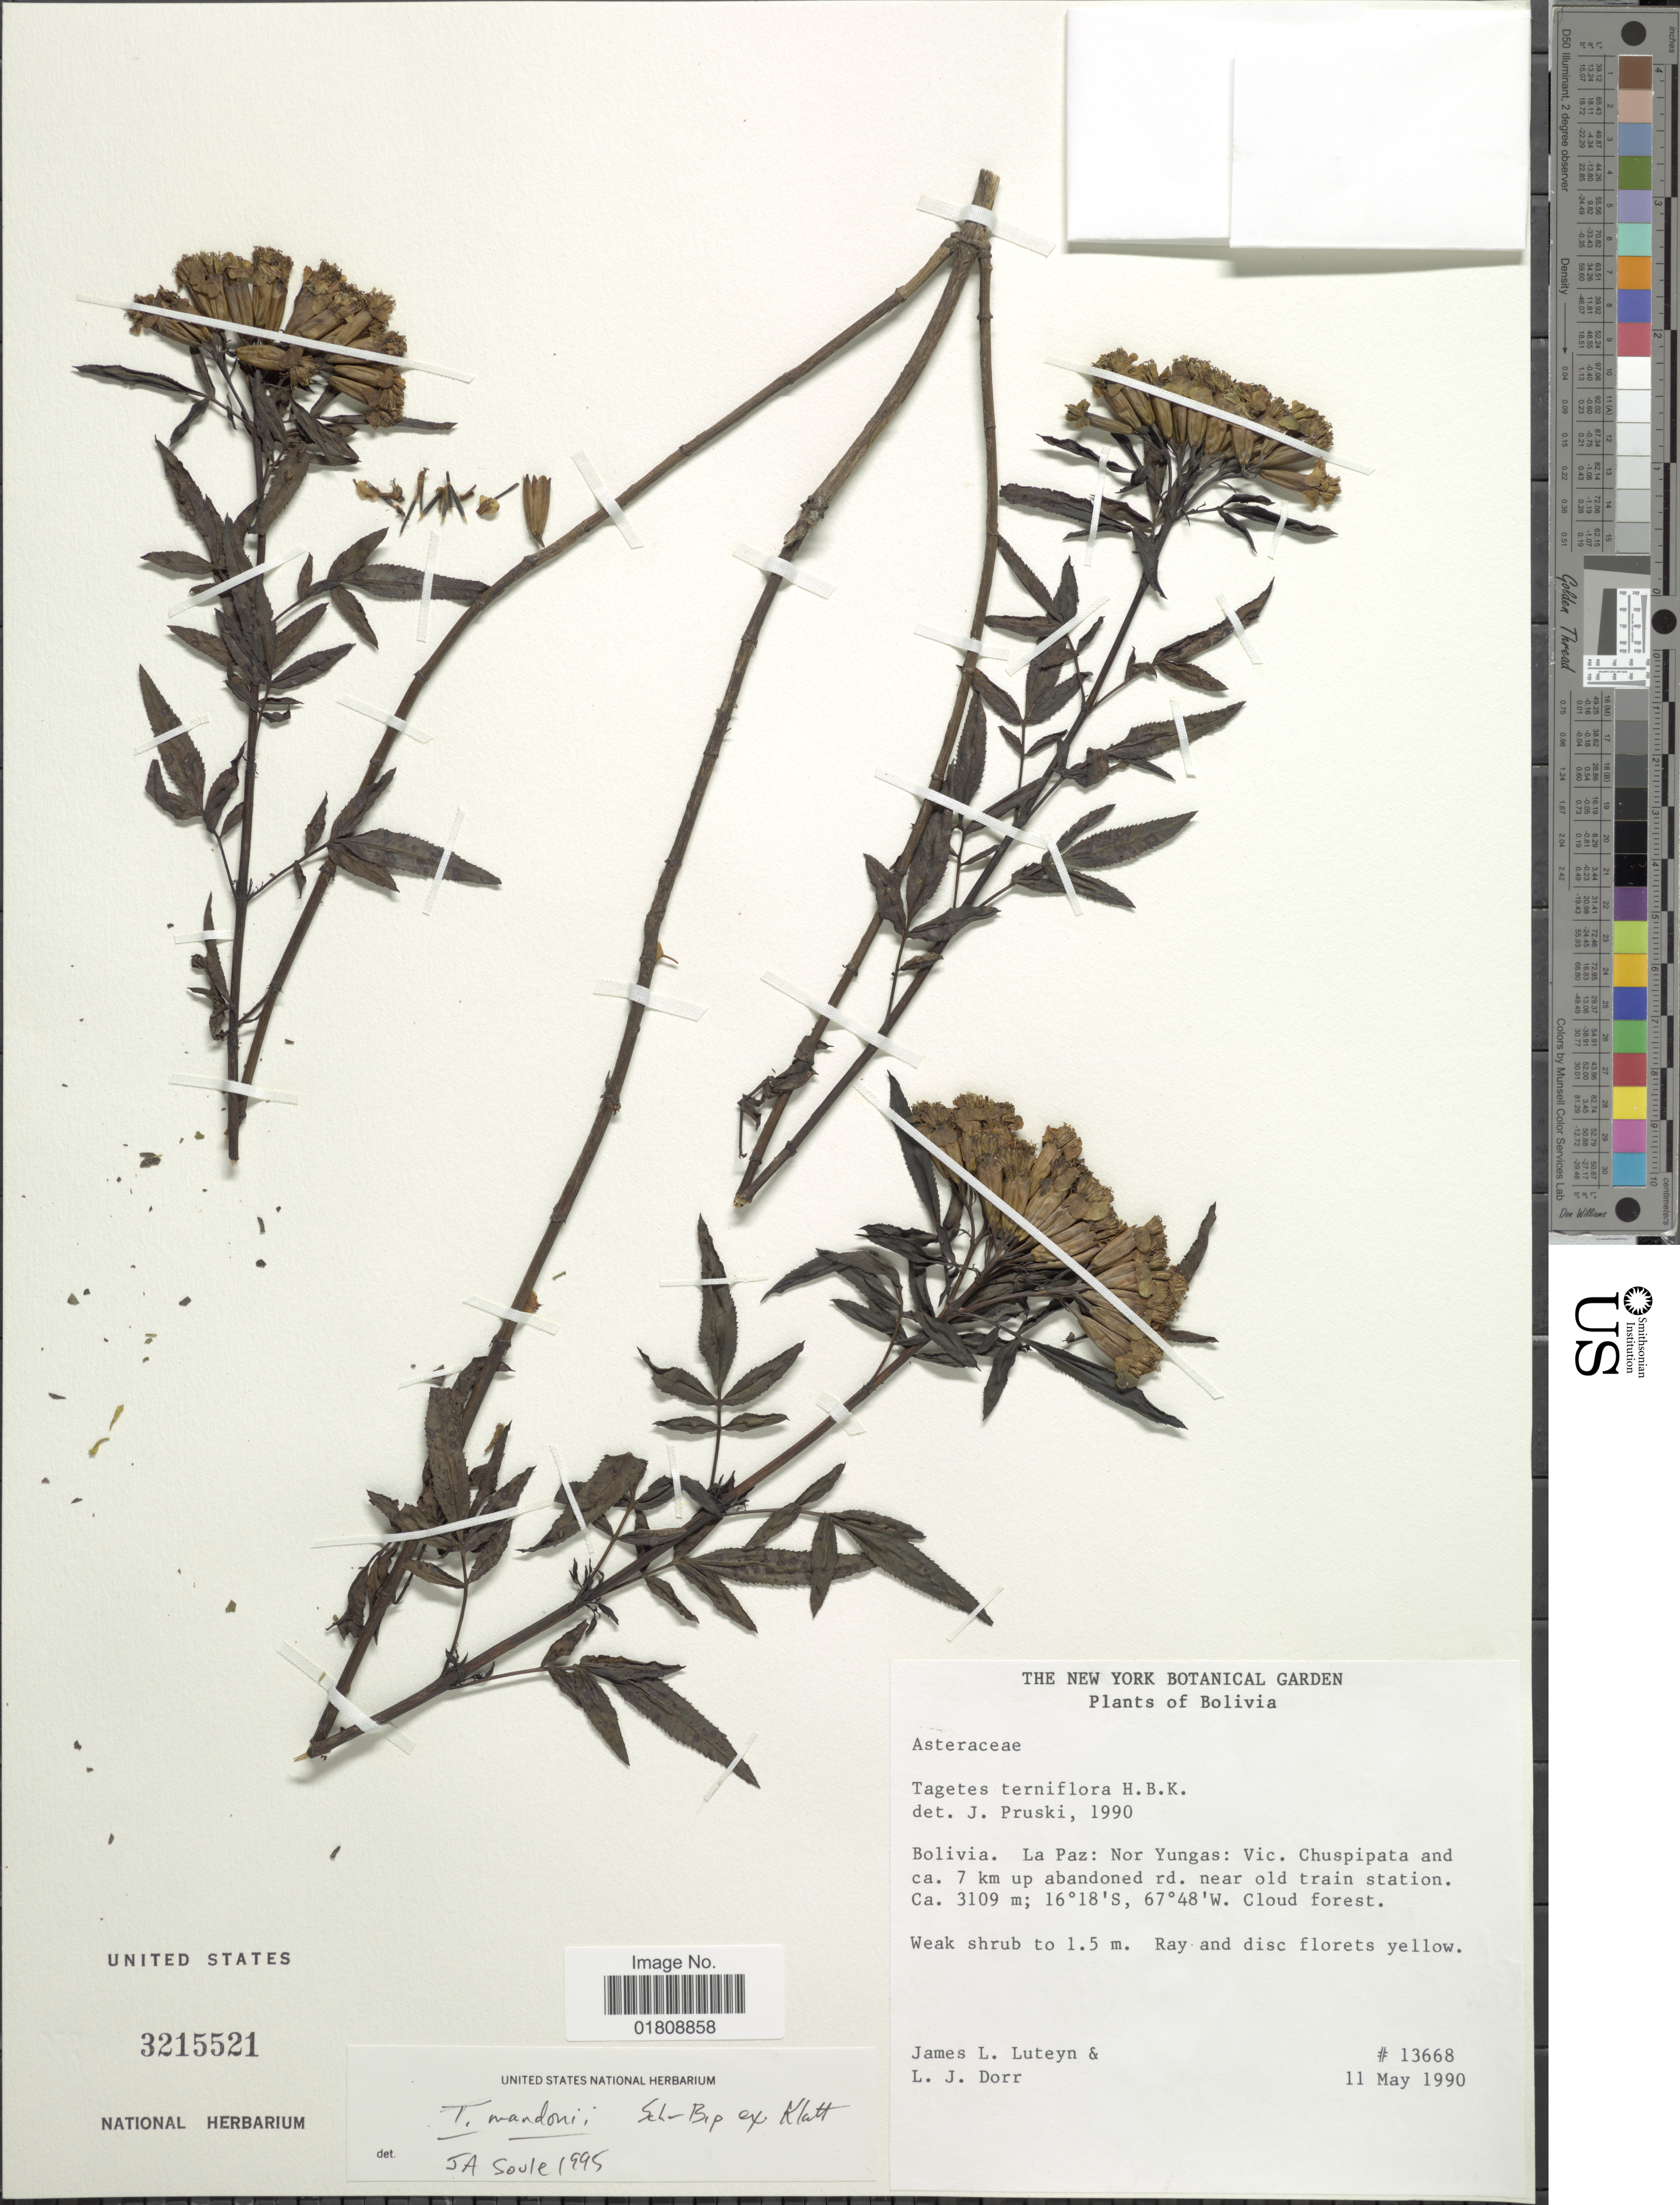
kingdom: Plantae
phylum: Tracheophyta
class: Magnoliopsida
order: Asterales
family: Asteraceae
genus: Tagetes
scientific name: Tagetes mandonii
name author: Sch. Bip. ex Klatt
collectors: J. L. Luteyn & L. J. Dorr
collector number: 13668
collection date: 1990-05-11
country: Bolivia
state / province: La Paz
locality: Nor. Yungas, Vic. Chuspipata and ca 7 km up abandoned rd. near old train station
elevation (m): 3109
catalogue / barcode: US 3215521